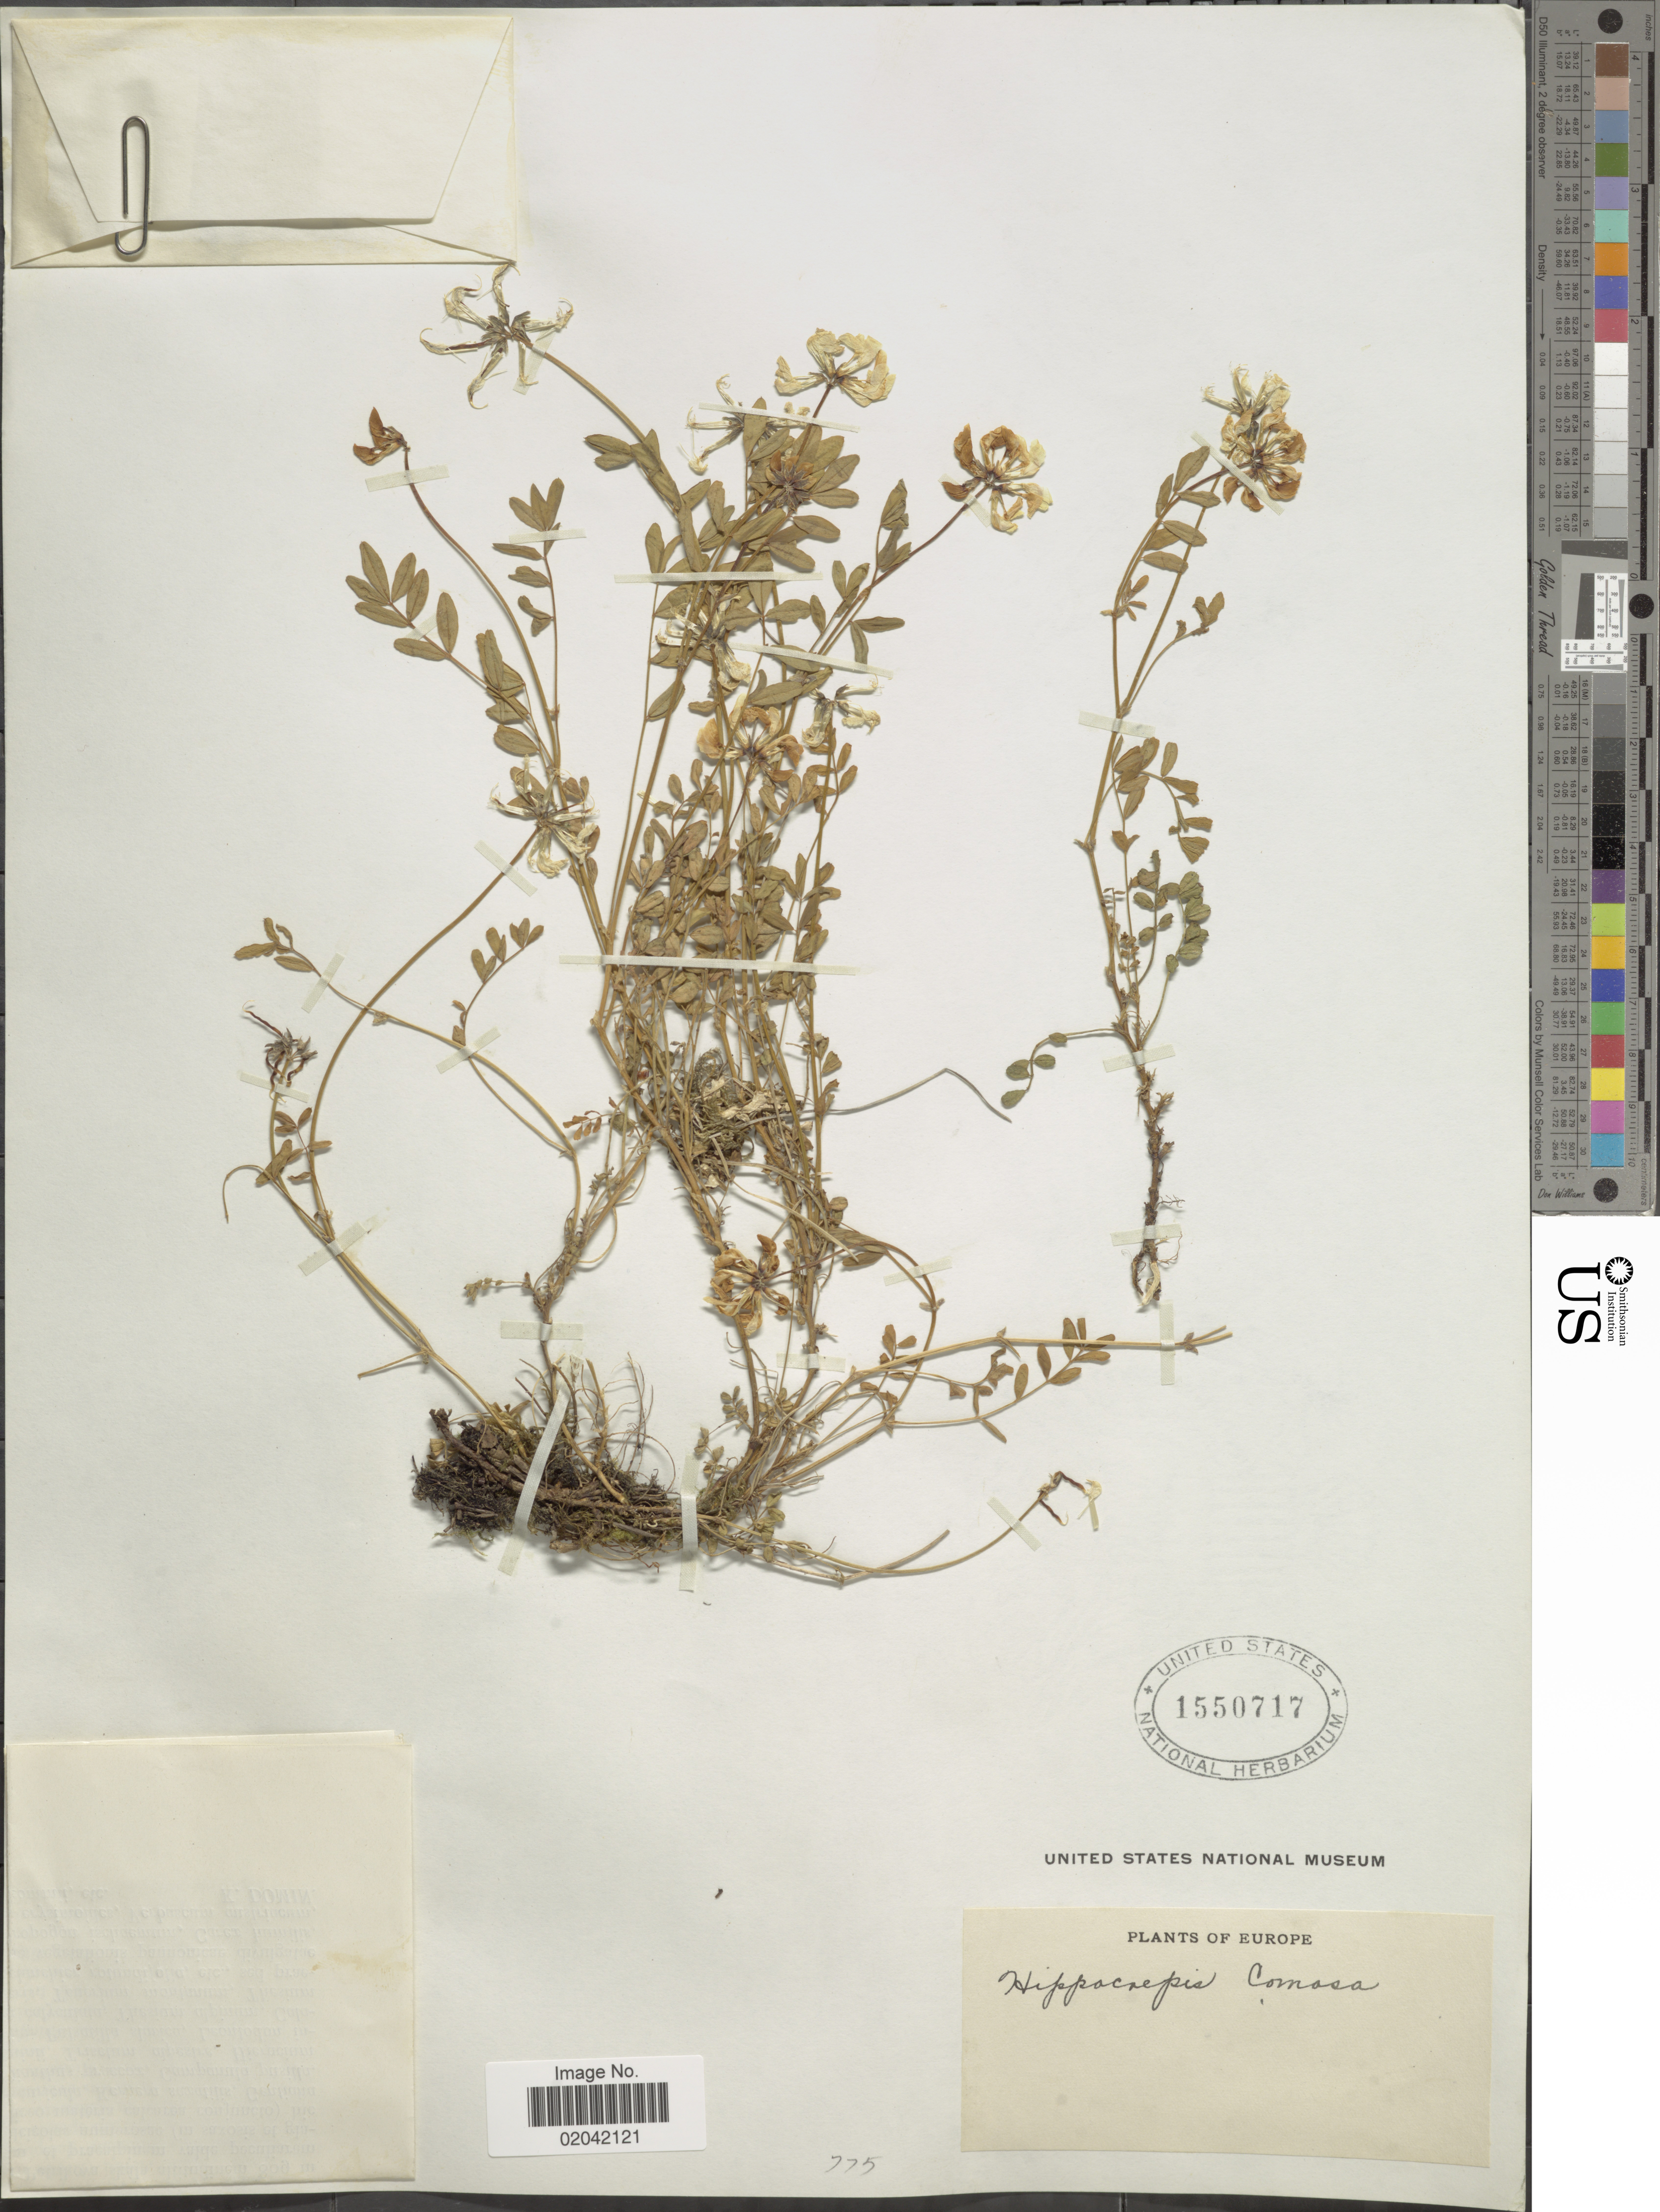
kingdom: Plantae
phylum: Tracheophyta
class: Magnoliopsida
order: Fabales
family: Fabaceae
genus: Hippocrepis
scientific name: Hippocrepis comosa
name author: L.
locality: Europe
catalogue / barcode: US 1550717